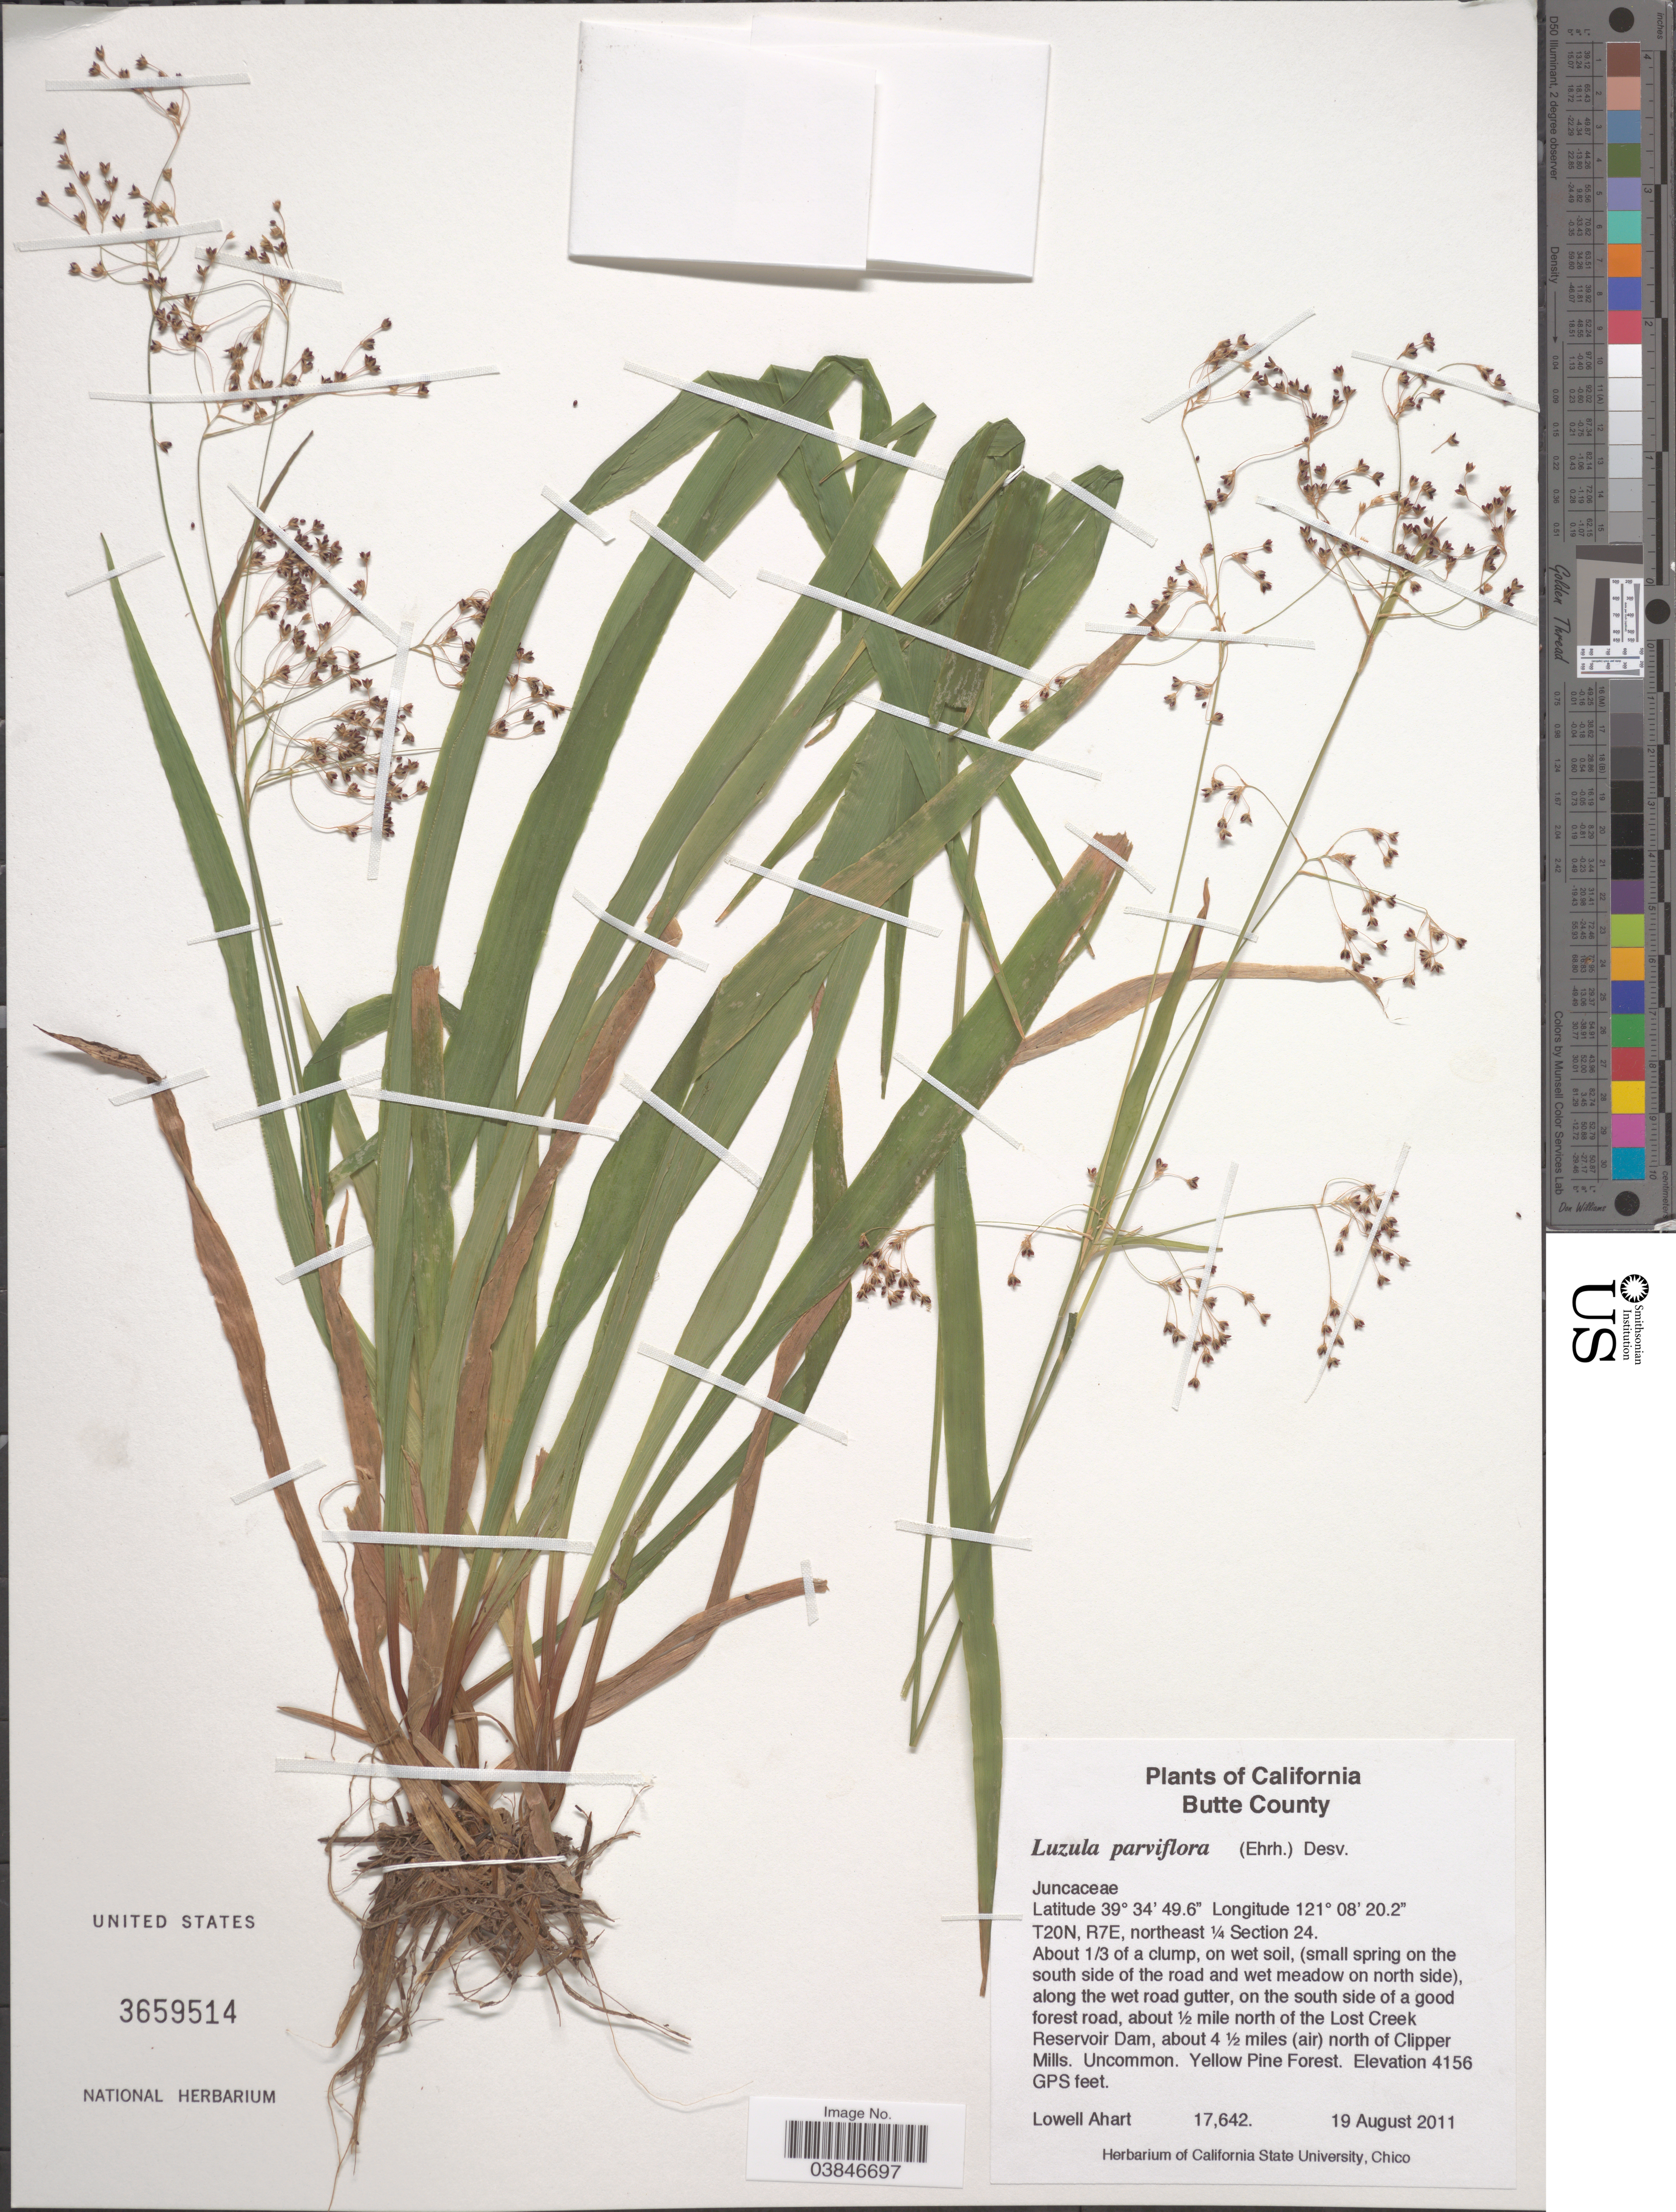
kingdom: Plantae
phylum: Tracheophyta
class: Liliopsida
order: Poales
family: Juncaceae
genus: Luzula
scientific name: Luzula parviflora subsp. parviflora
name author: (Ehrh.) Desv.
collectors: L. Ahart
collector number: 17642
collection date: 2011-08-19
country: United States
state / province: California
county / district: Butte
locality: Butte County. T20N, R7E, northeast ¼ Section 24. (Small spring on the south side of the road and wet meadow on north side), along the wet road gutter, on the south side of a good forest road, about ½ mile north of the Lost Creek Reservoir Dam, about 4 ½ miles (air) north of Clipper Mills. Yellow Pine Forest.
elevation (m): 1267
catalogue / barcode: US 3659514